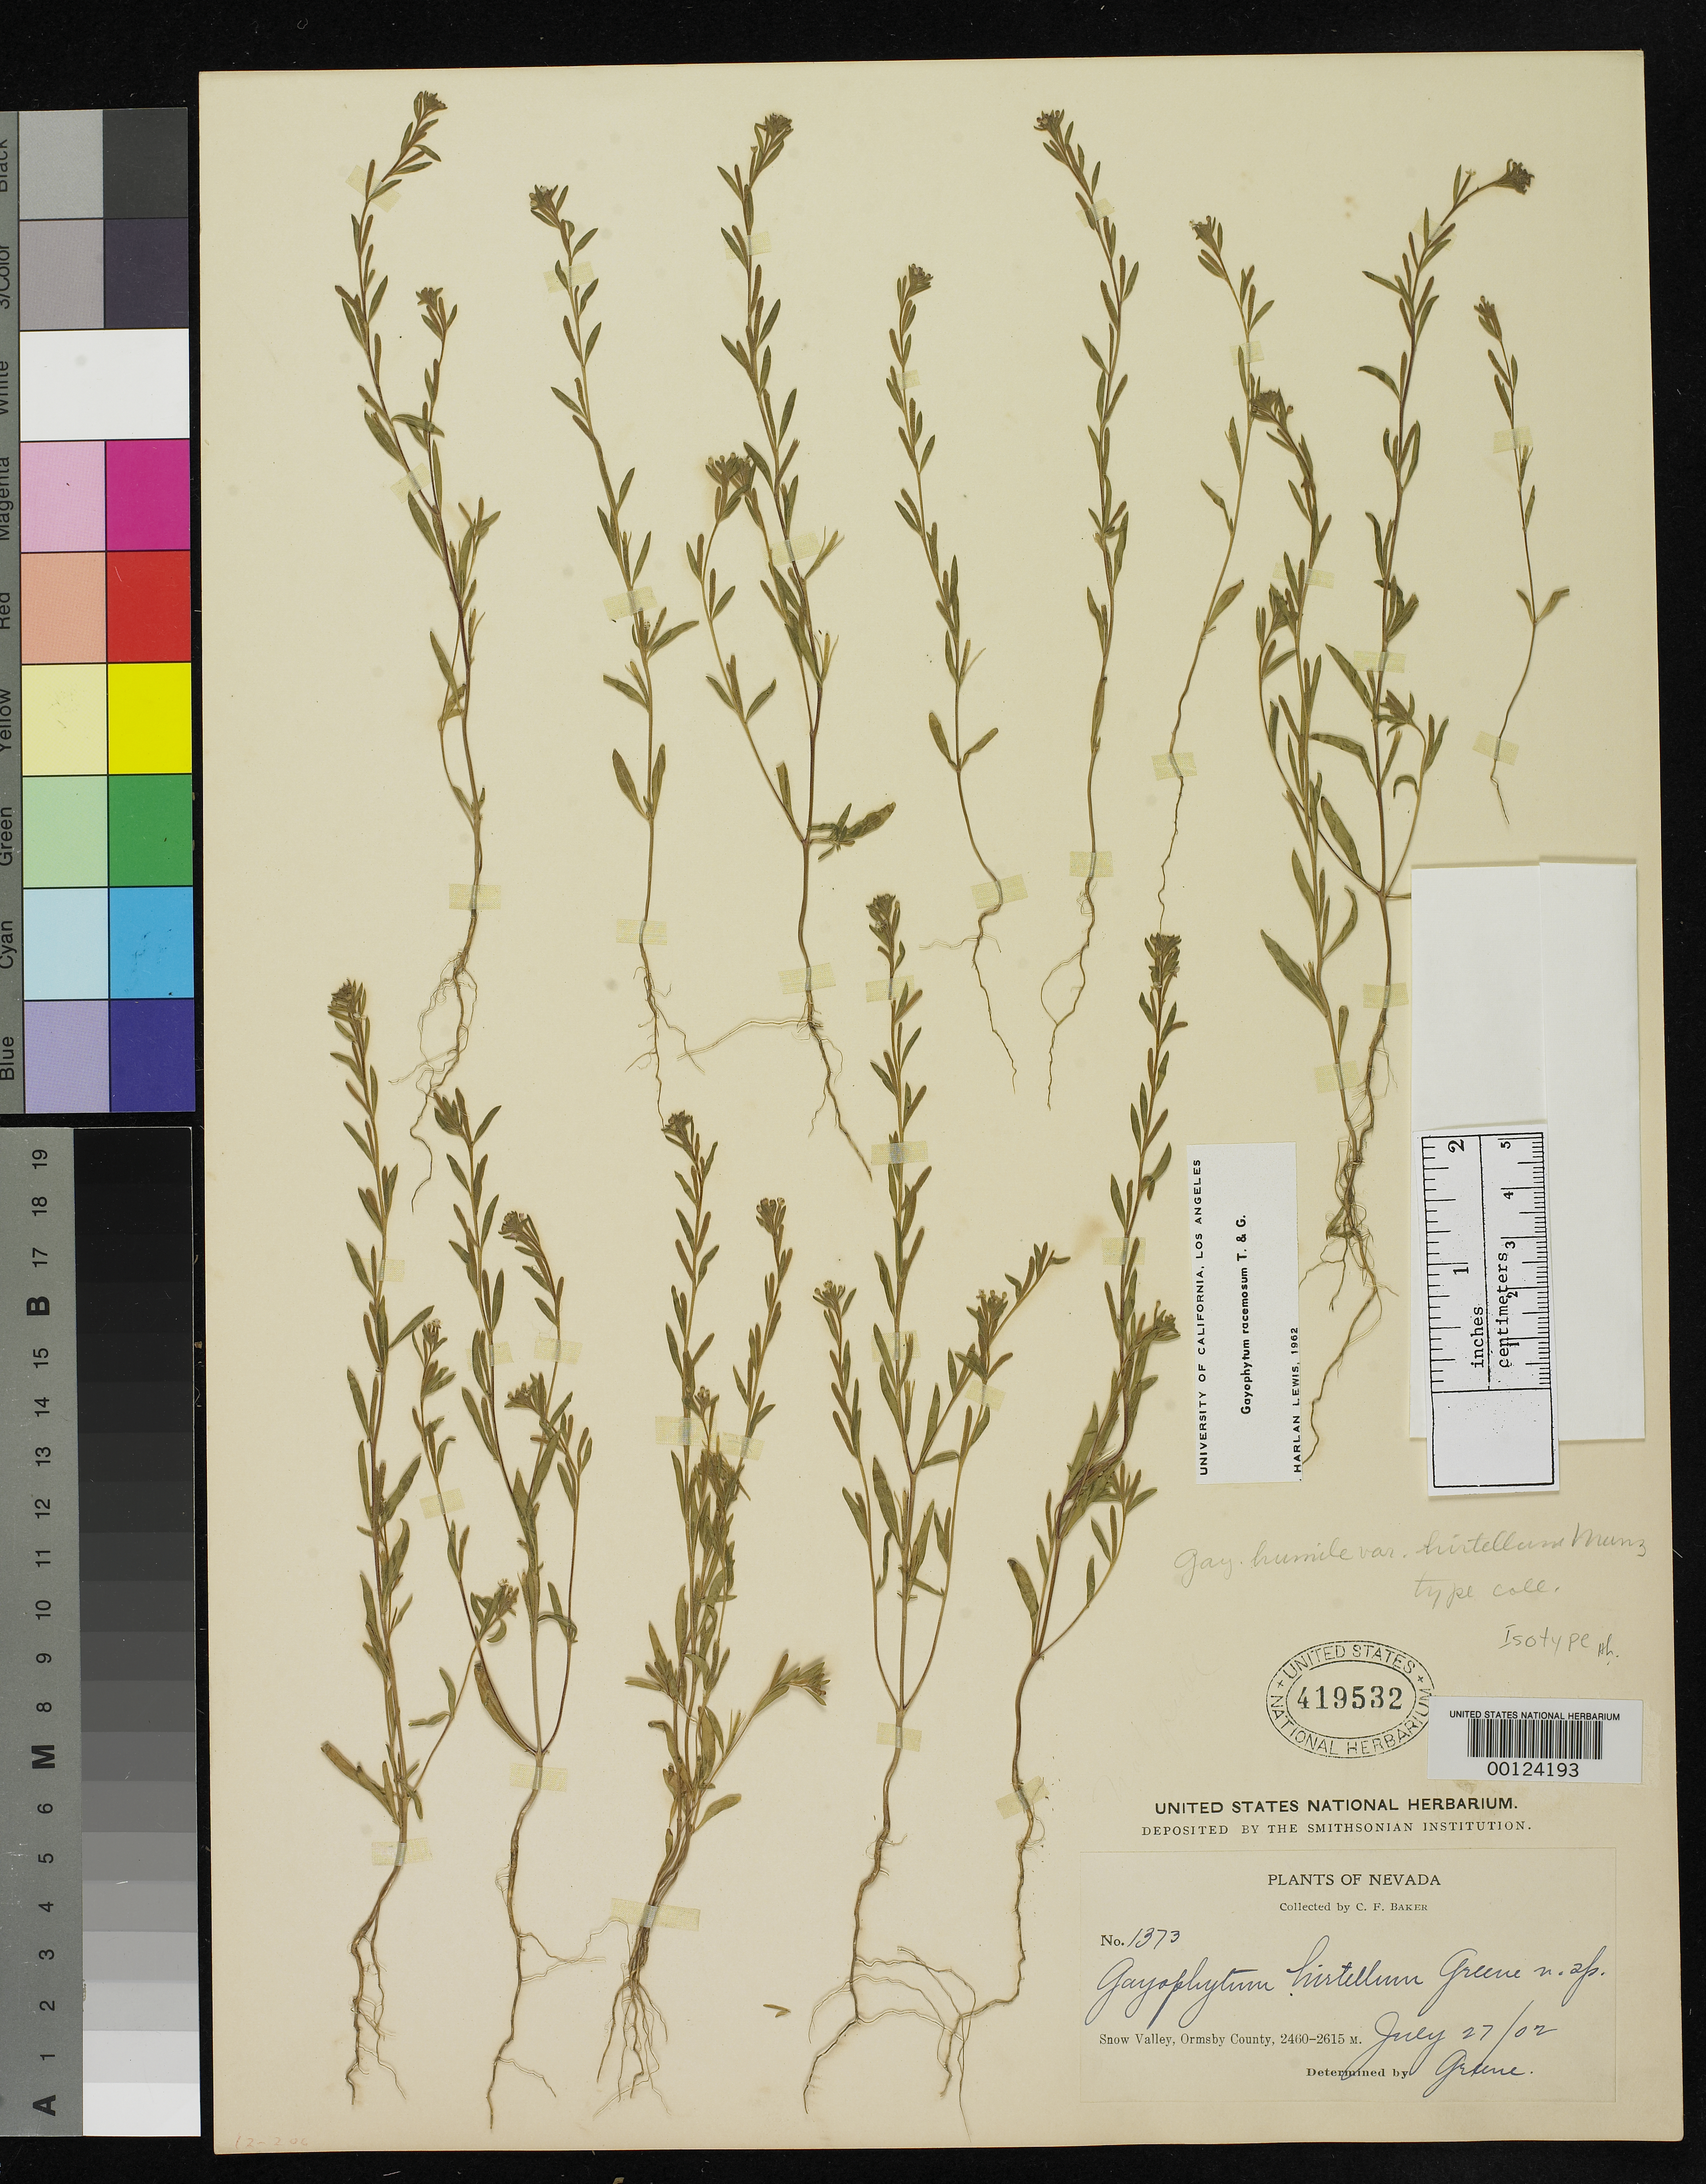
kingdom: Plantae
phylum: Tracheophyta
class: Magnoliopsida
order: Myrtales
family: Onagraceae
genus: Gayophytum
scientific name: Gayophytum humile var. hirtellum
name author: Munz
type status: Isotype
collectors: C. F. Baker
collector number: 1373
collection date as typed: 27 Jul 1902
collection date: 1902-07-27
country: United States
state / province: Nevada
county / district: Ormsby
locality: Snow Valley.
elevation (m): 2400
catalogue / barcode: US 419532